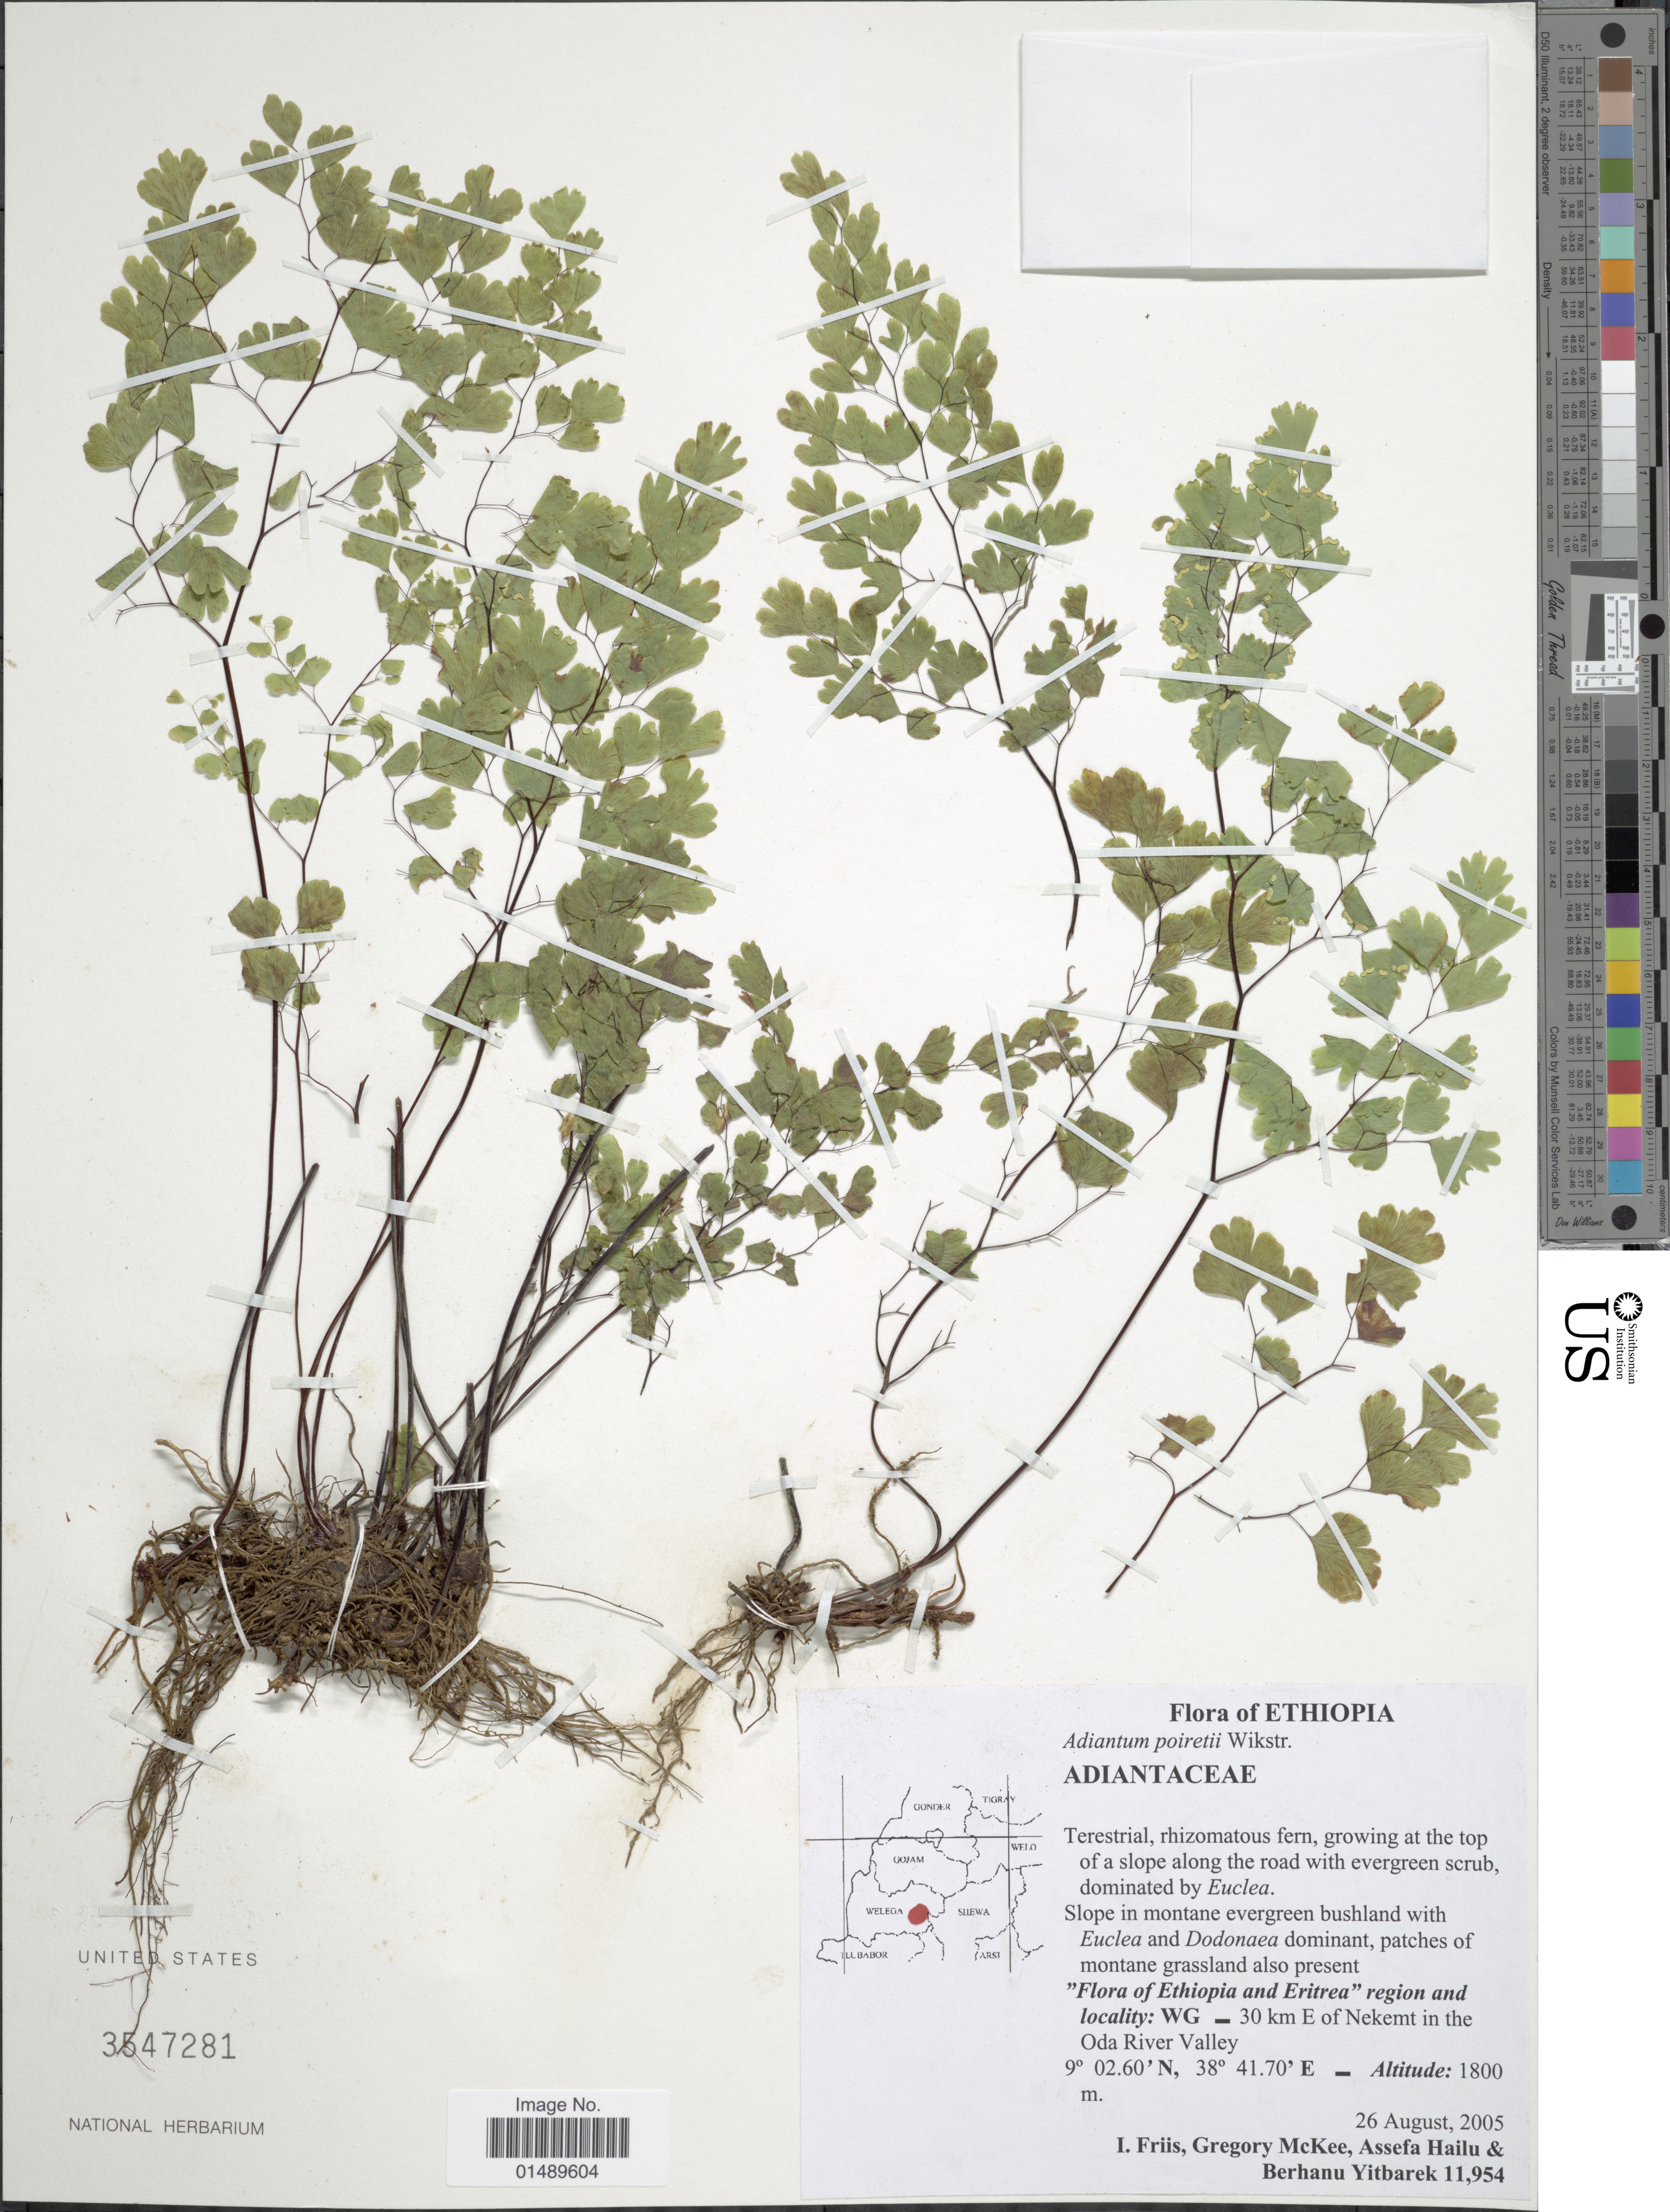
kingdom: Plantae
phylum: Tracheophyta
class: Polypodiopsida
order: Polypodiales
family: Pteridaceae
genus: Adiantum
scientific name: Adiantum poiretii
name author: Wikstr.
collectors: I. Friis, G. S. McKee, A. Hailu & B. Yitbarek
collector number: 11954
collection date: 2005-07-26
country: Ethiopia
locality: Ethiopia and Eritrea, region and locality: WG - 30 km E of Nekemt in the Oda River Valley.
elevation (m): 1800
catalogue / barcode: US 3547281